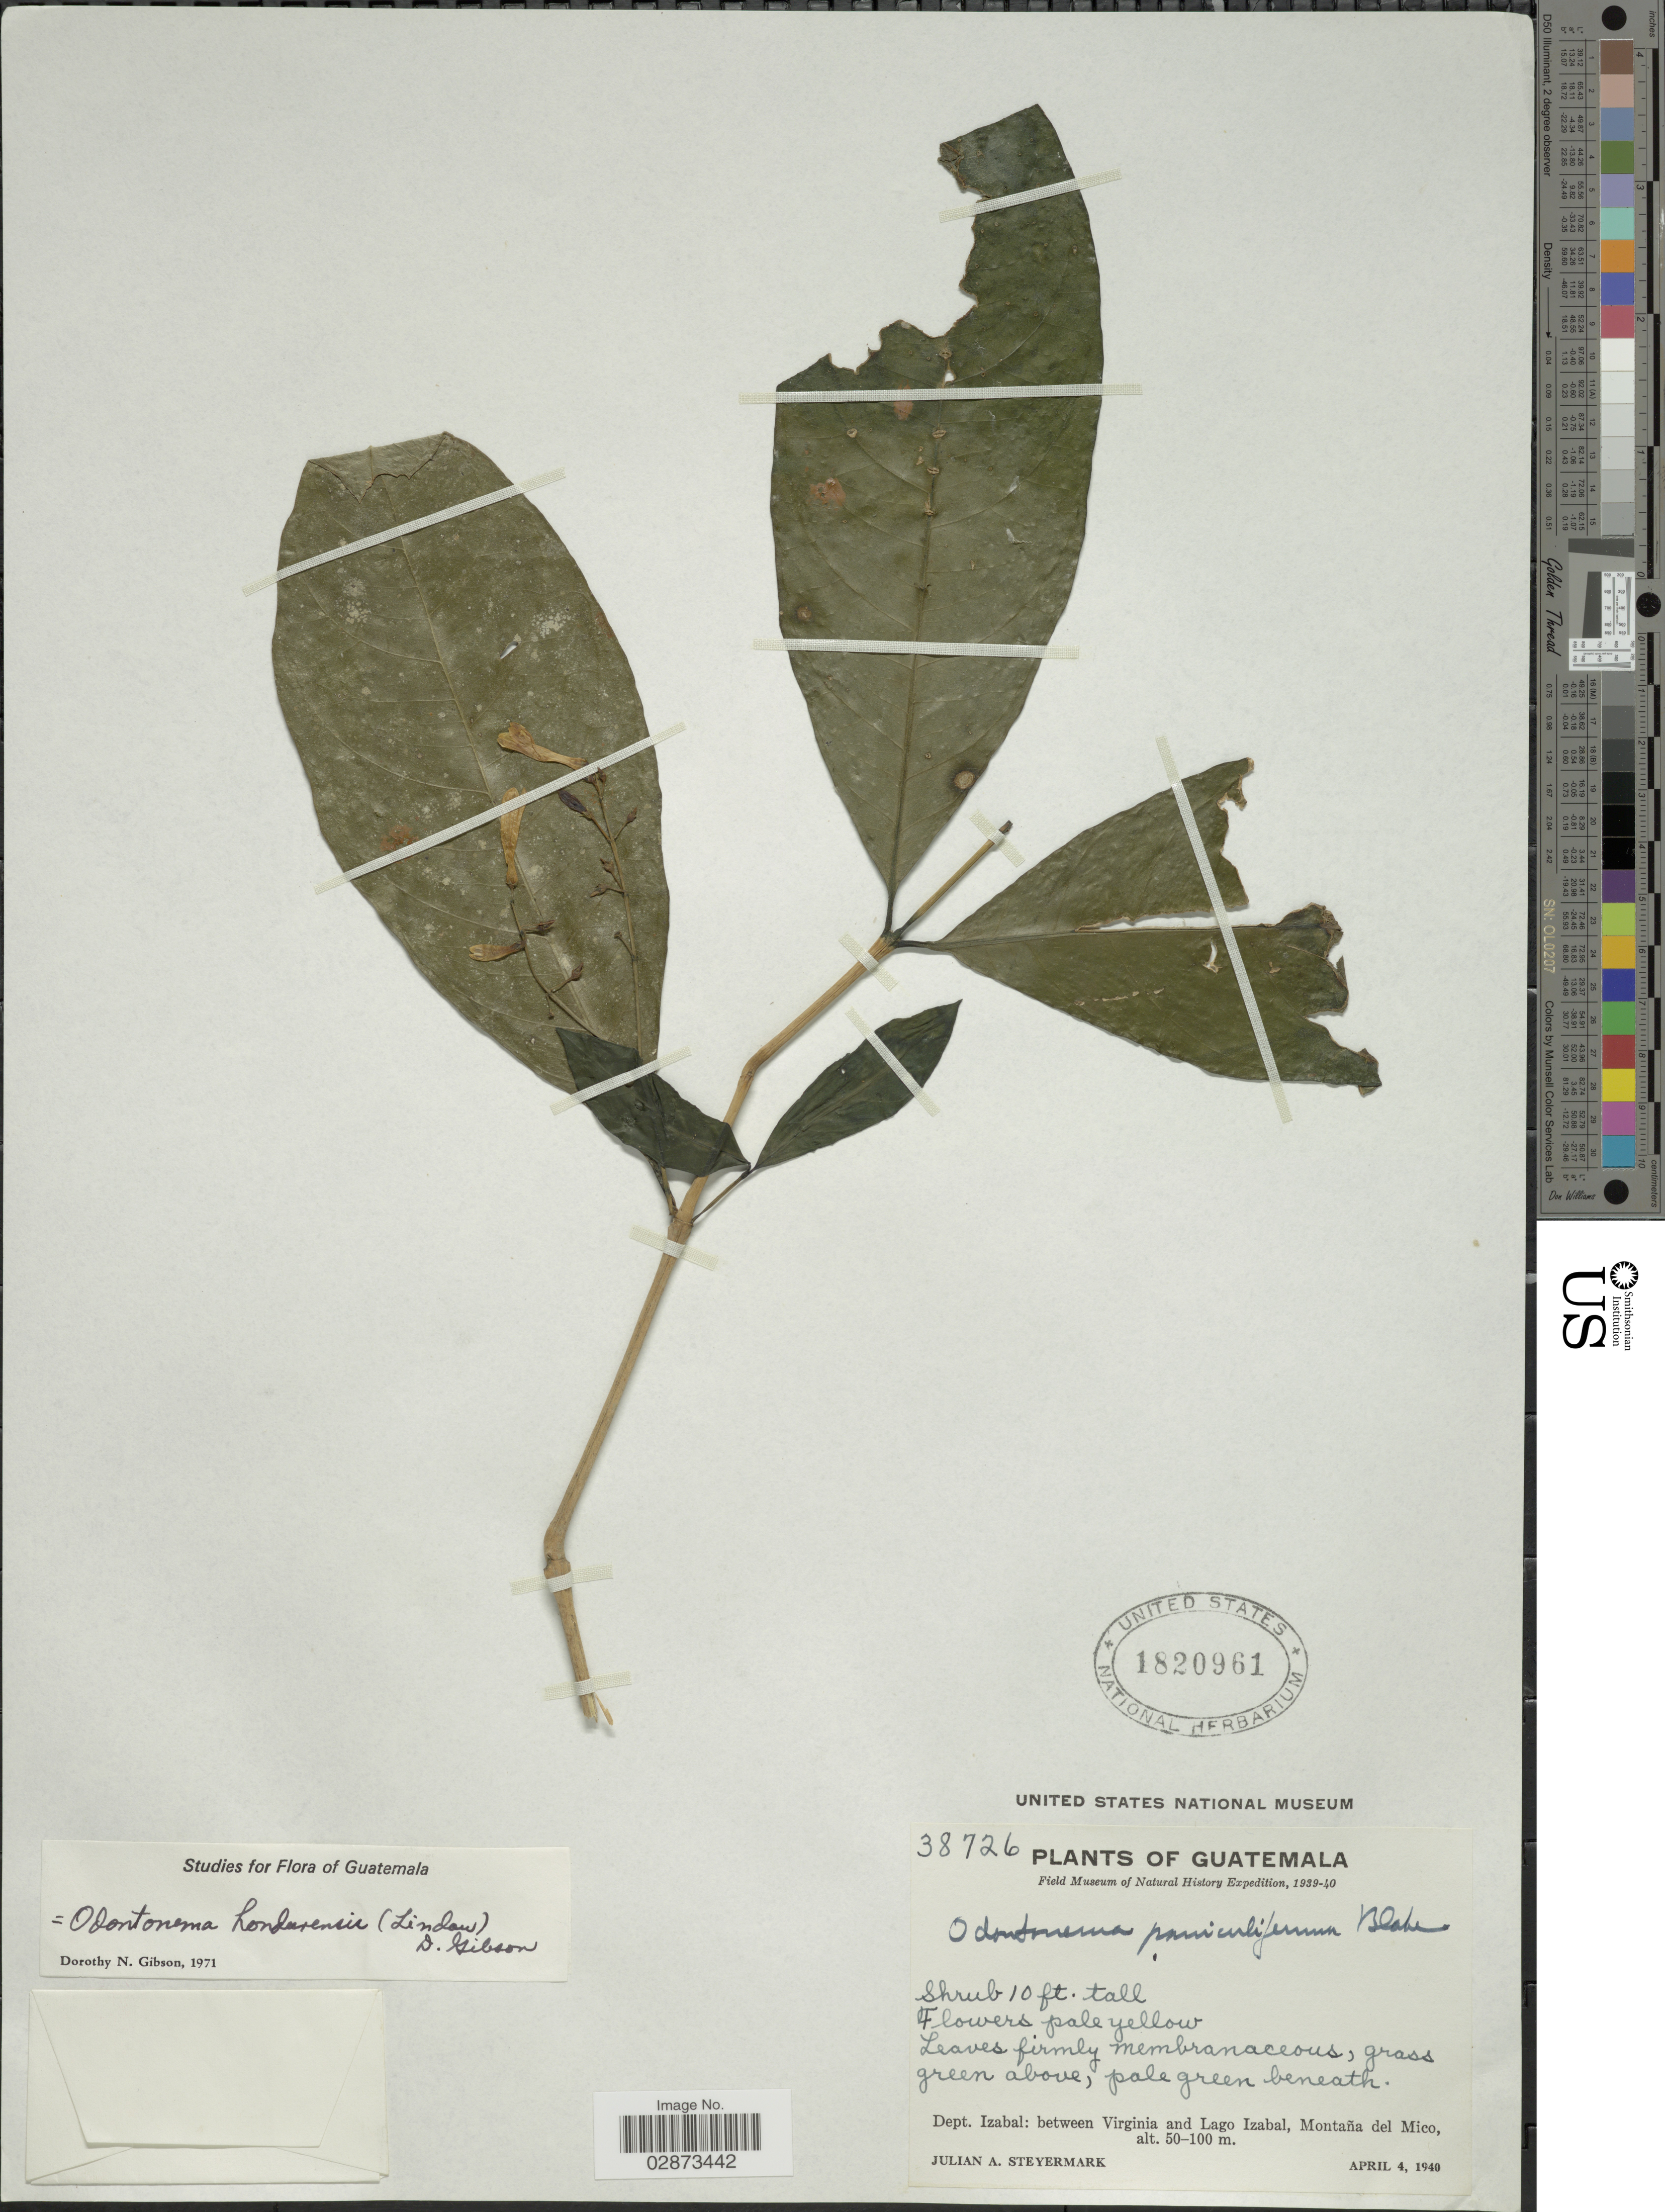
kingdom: Plantae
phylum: Tracheophyta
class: Magnoliopsida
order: Lamiales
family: Acanthaceae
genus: Odontonema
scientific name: Odontonema hondurensis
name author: (Lindau) D.N. Gibson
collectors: J. Steyermark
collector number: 38726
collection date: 1940-04-04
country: Guatemala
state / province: Izabal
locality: Dept. Izabal: between Virginia and Lago Izabal, Montaña del Mico.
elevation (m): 50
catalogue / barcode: US 1820961